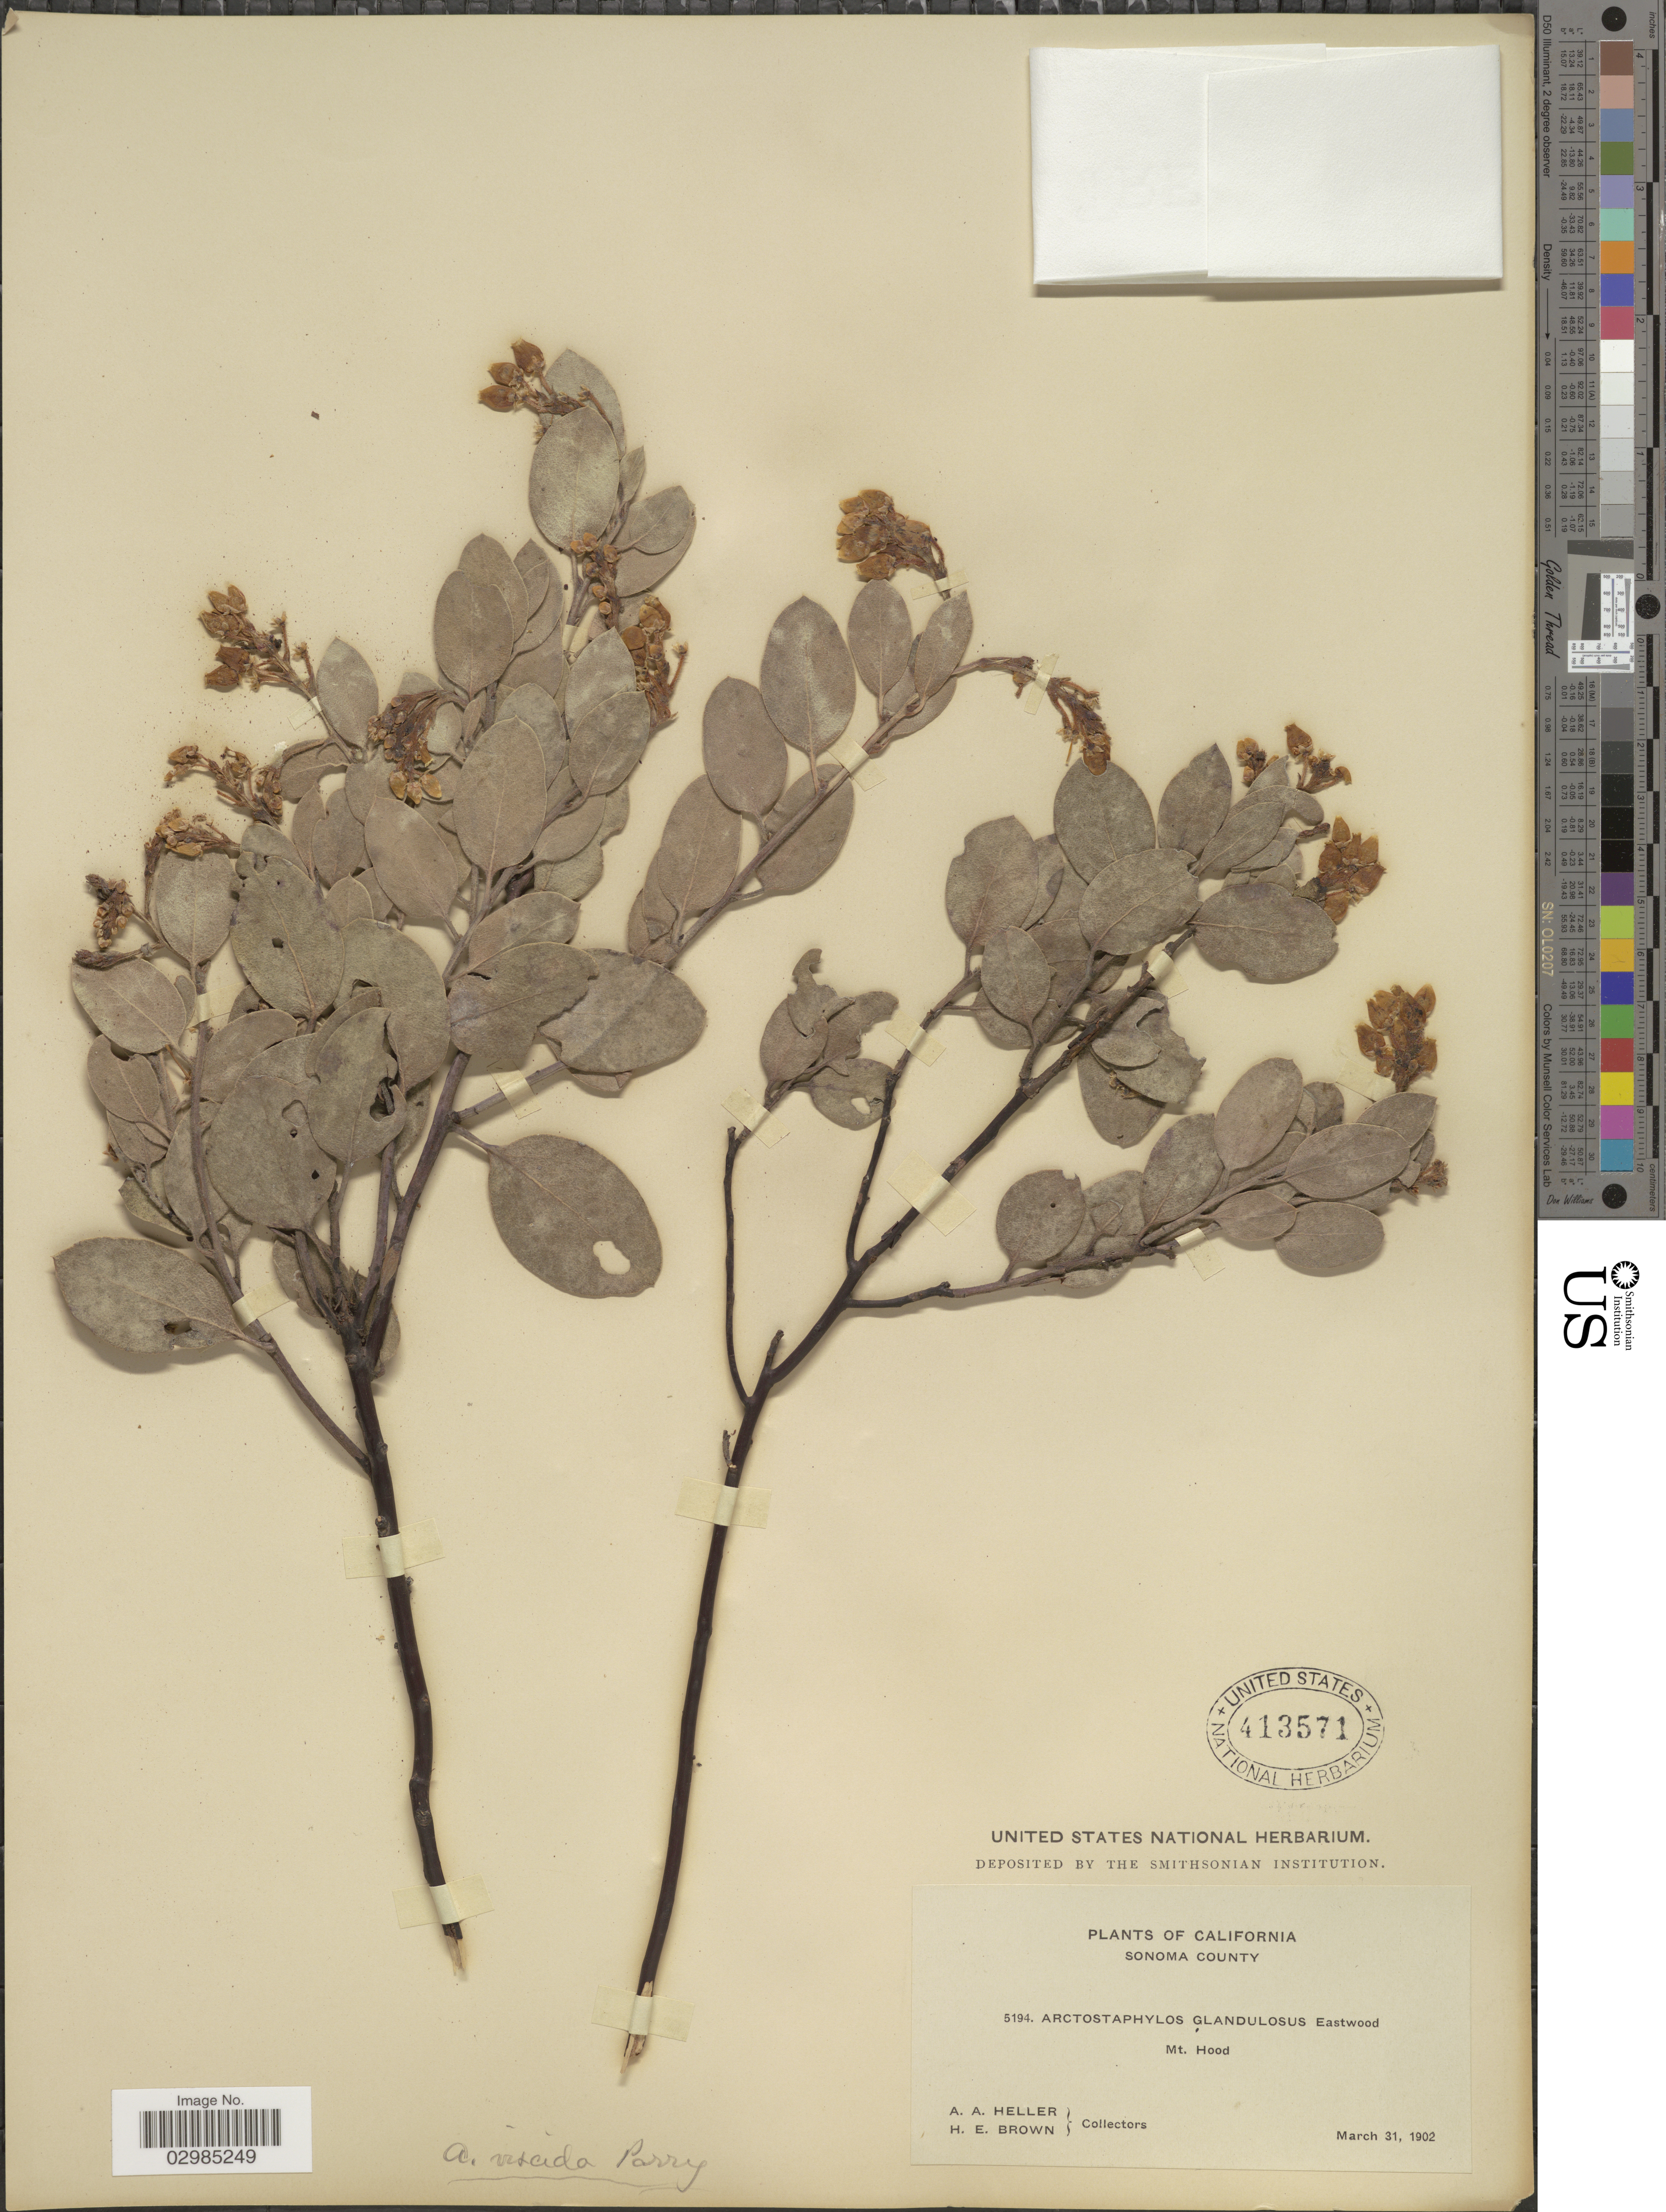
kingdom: Plantae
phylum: Tracheophyta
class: Magnoliopsida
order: Ericales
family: Ericaceae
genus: Arctostaphylos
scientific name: Arctostaphylos viscida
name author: Parry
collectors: A. A. Heller & H. E. Brown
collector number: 5194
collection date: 1902-03-31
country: United States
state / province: California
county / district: Sonoma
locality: Sonoma County. Mt. Hood.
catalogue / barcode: US 413571